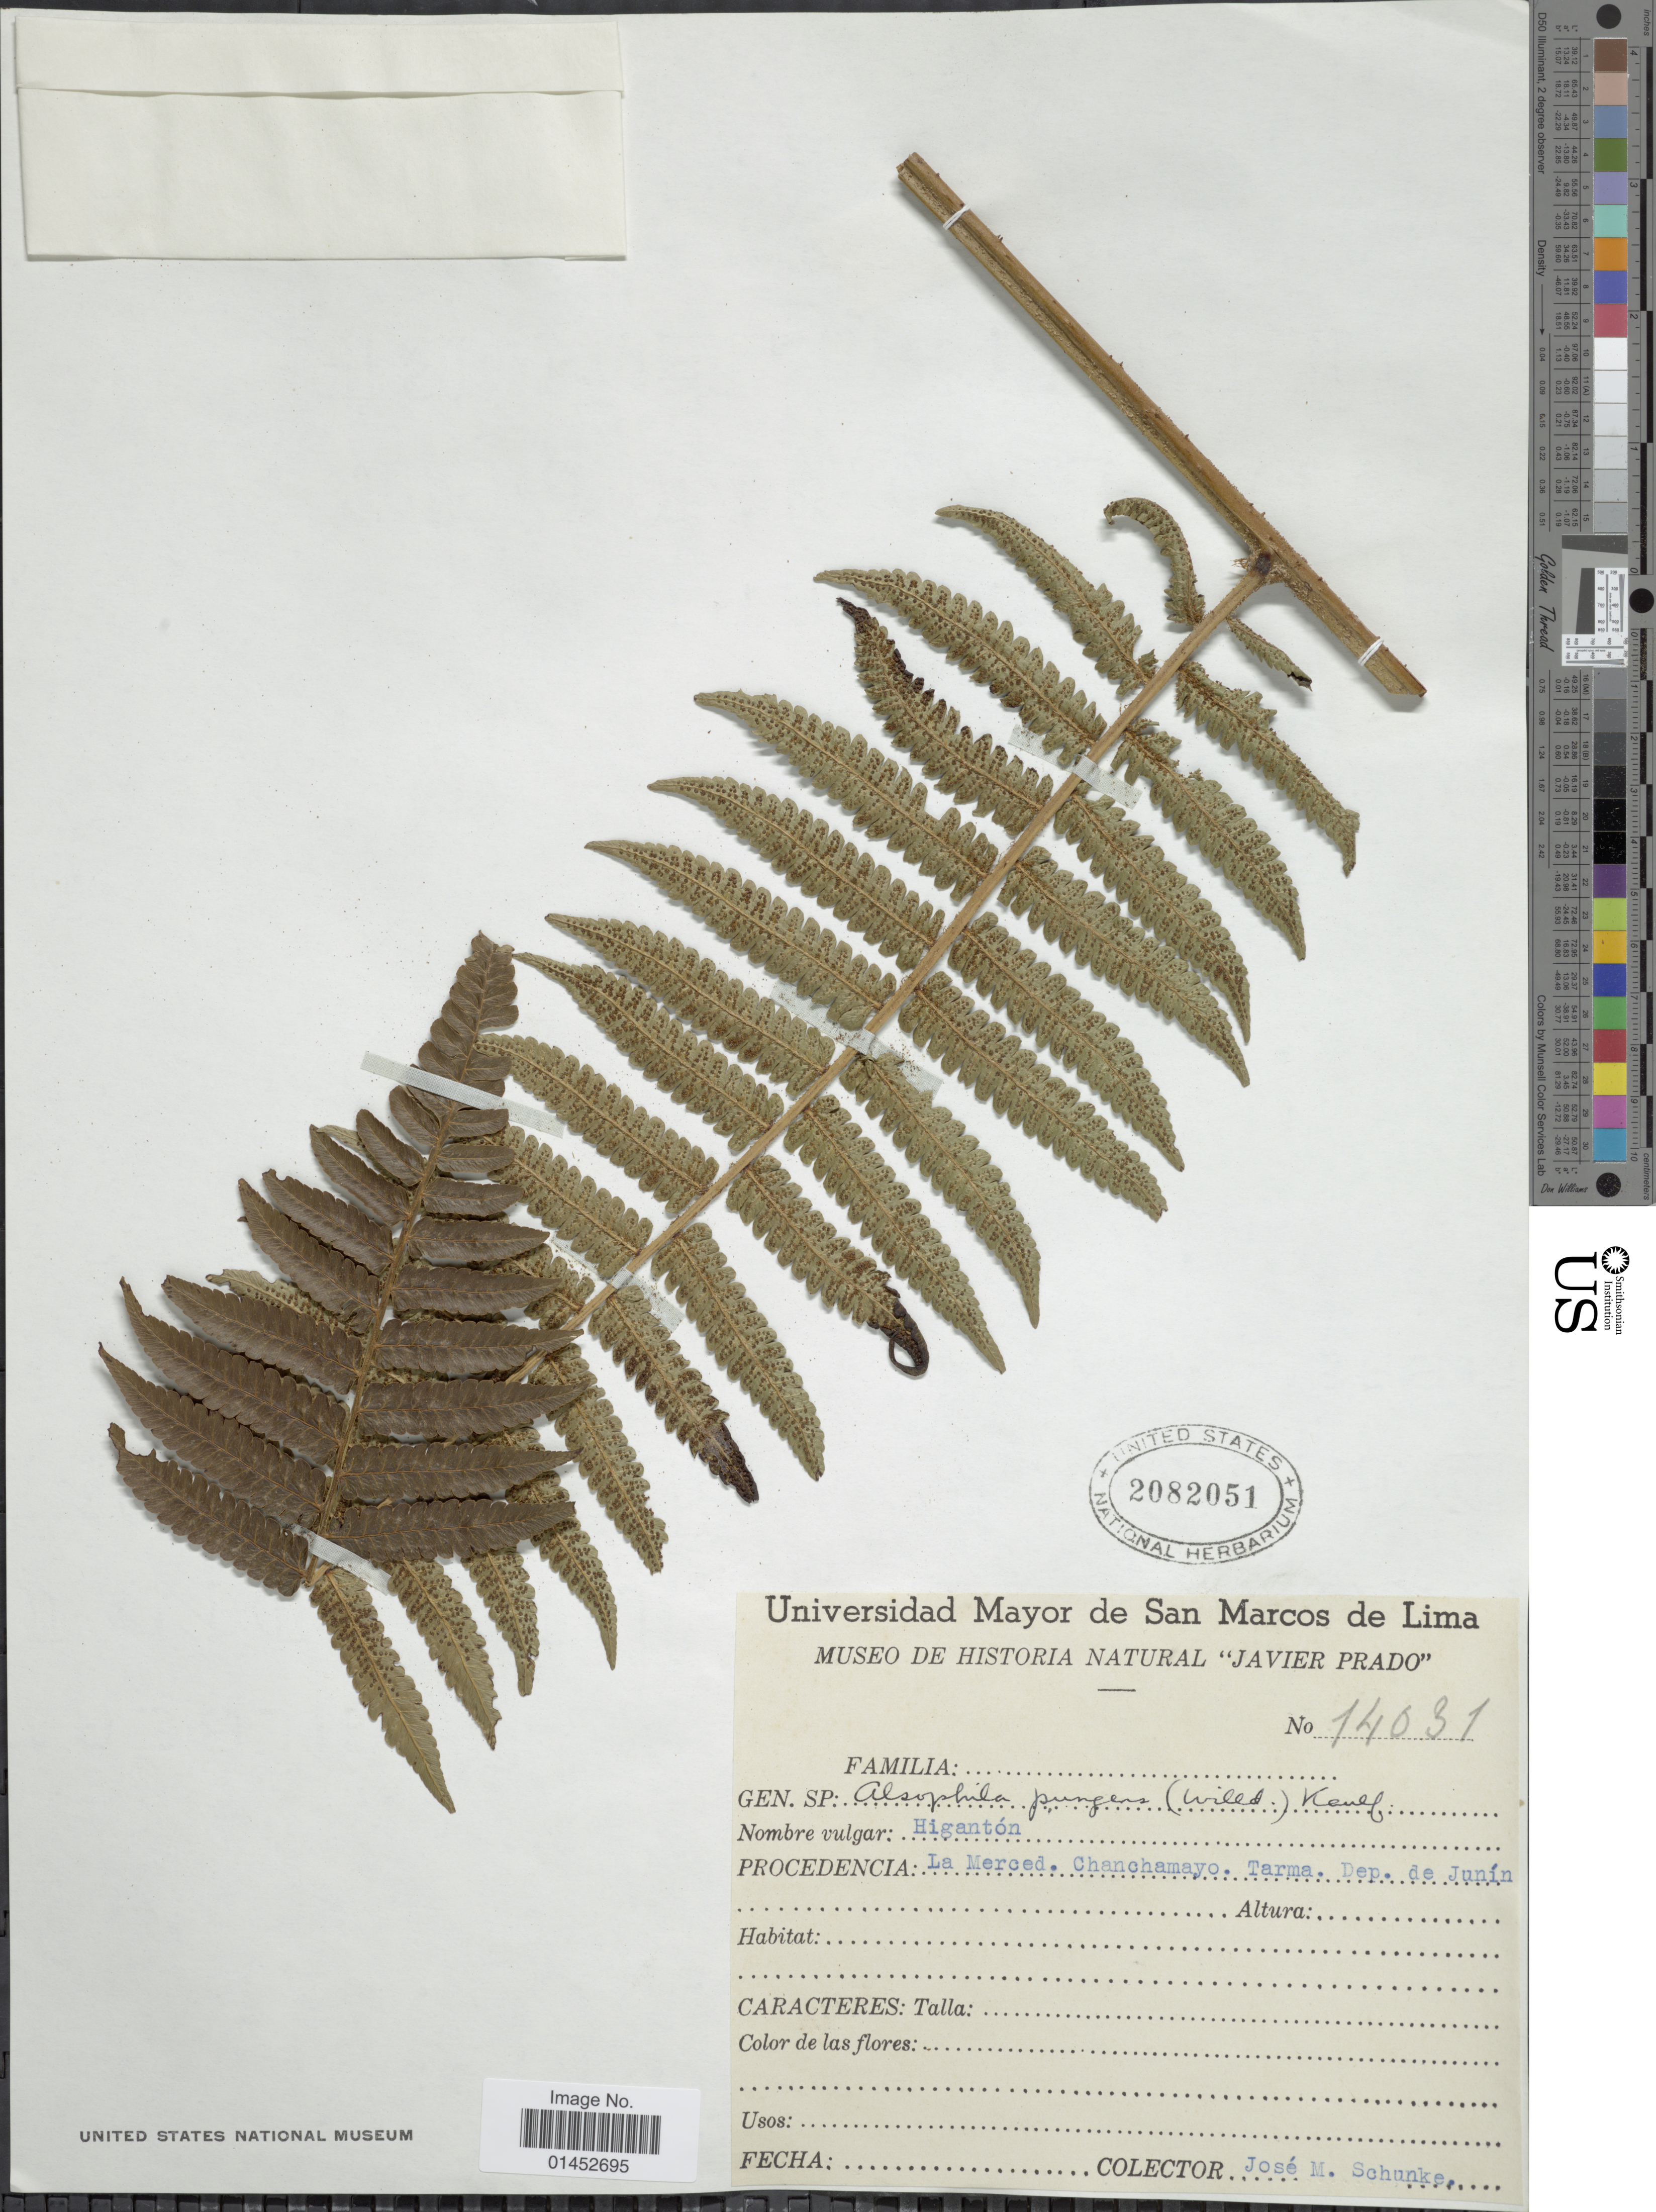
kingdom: Plantae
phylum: Tracheophyta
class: Polypodiopsida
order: Cyatheales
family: Cyatheaceae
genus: Cyathea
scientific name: Cyathea pungens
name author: (Willd.) Domin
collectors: J. M. Schunke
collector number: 14031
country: Peru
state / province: Junín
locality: Higantón, Procendcia La Merced. Chanchamayo. Tarma. Dep de Junín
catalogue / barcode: US 2082051